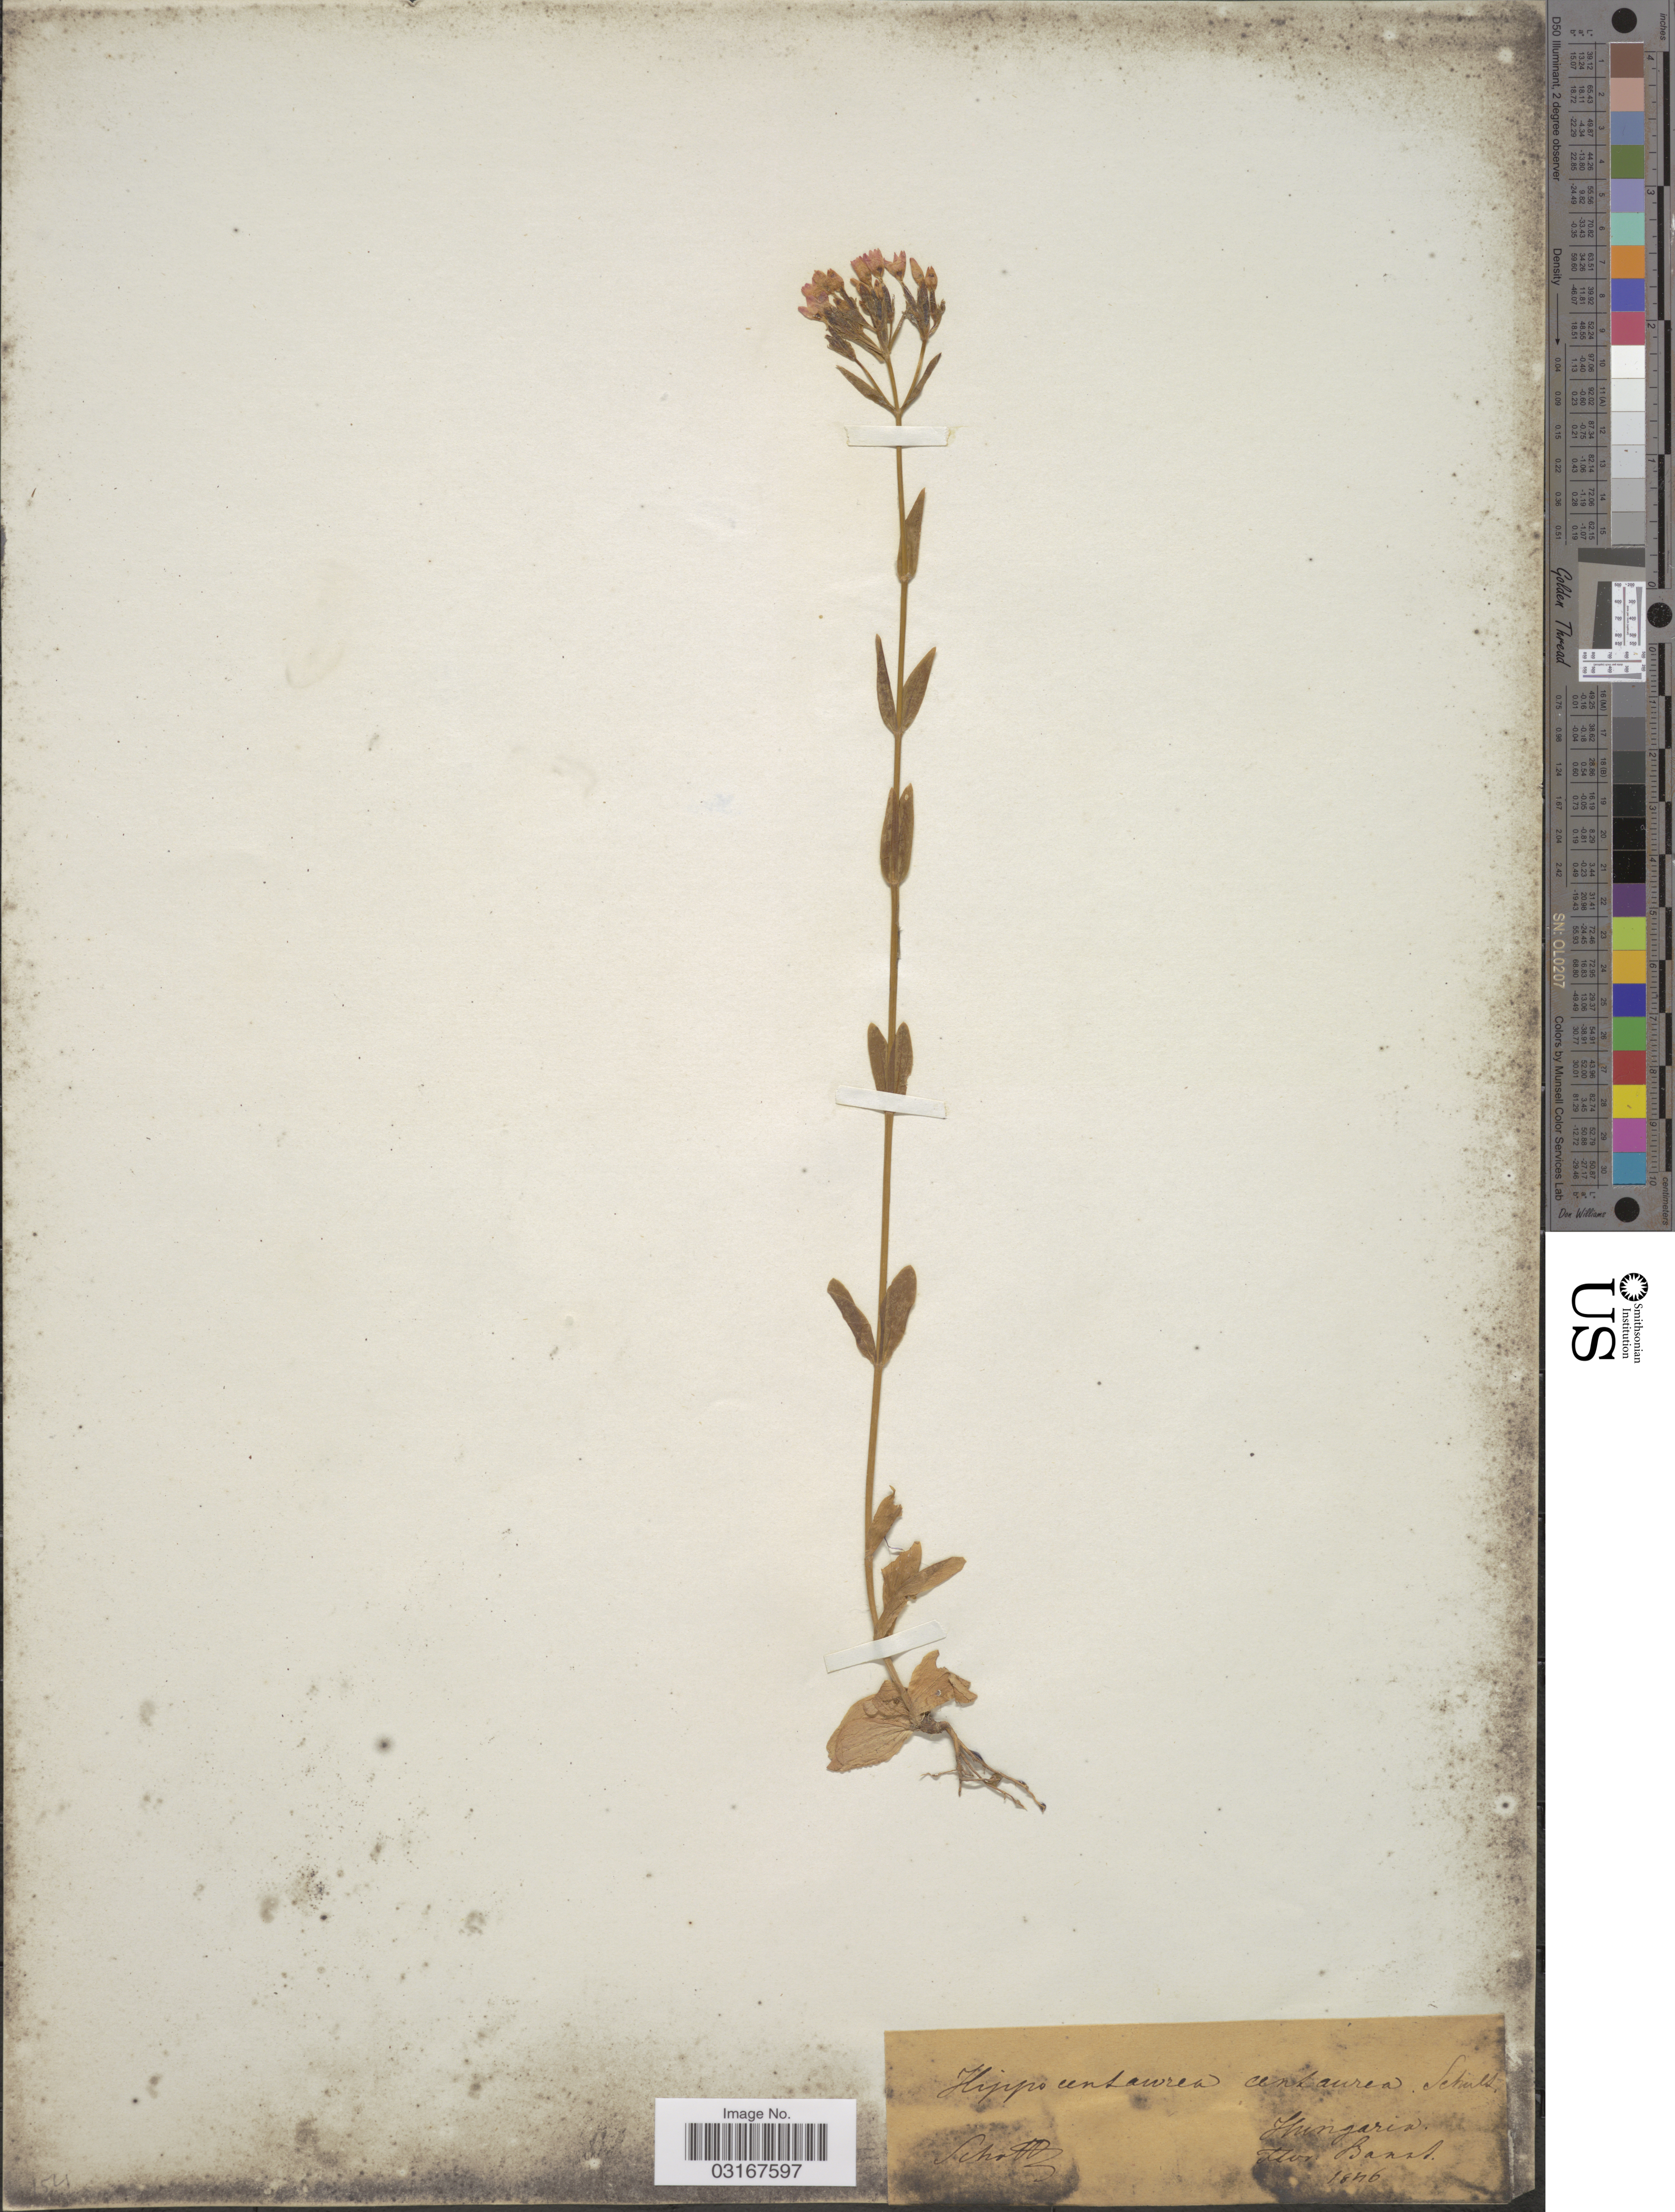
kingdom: Plantae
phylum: Tracheophyta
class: Magnoliopsida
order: Gentianales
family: Gentianaceae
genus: Erythraea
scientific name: Erythraea centaurium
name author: (L.) Borkh.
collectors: -. Schottz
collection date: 1846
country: Hungary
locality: Banat.